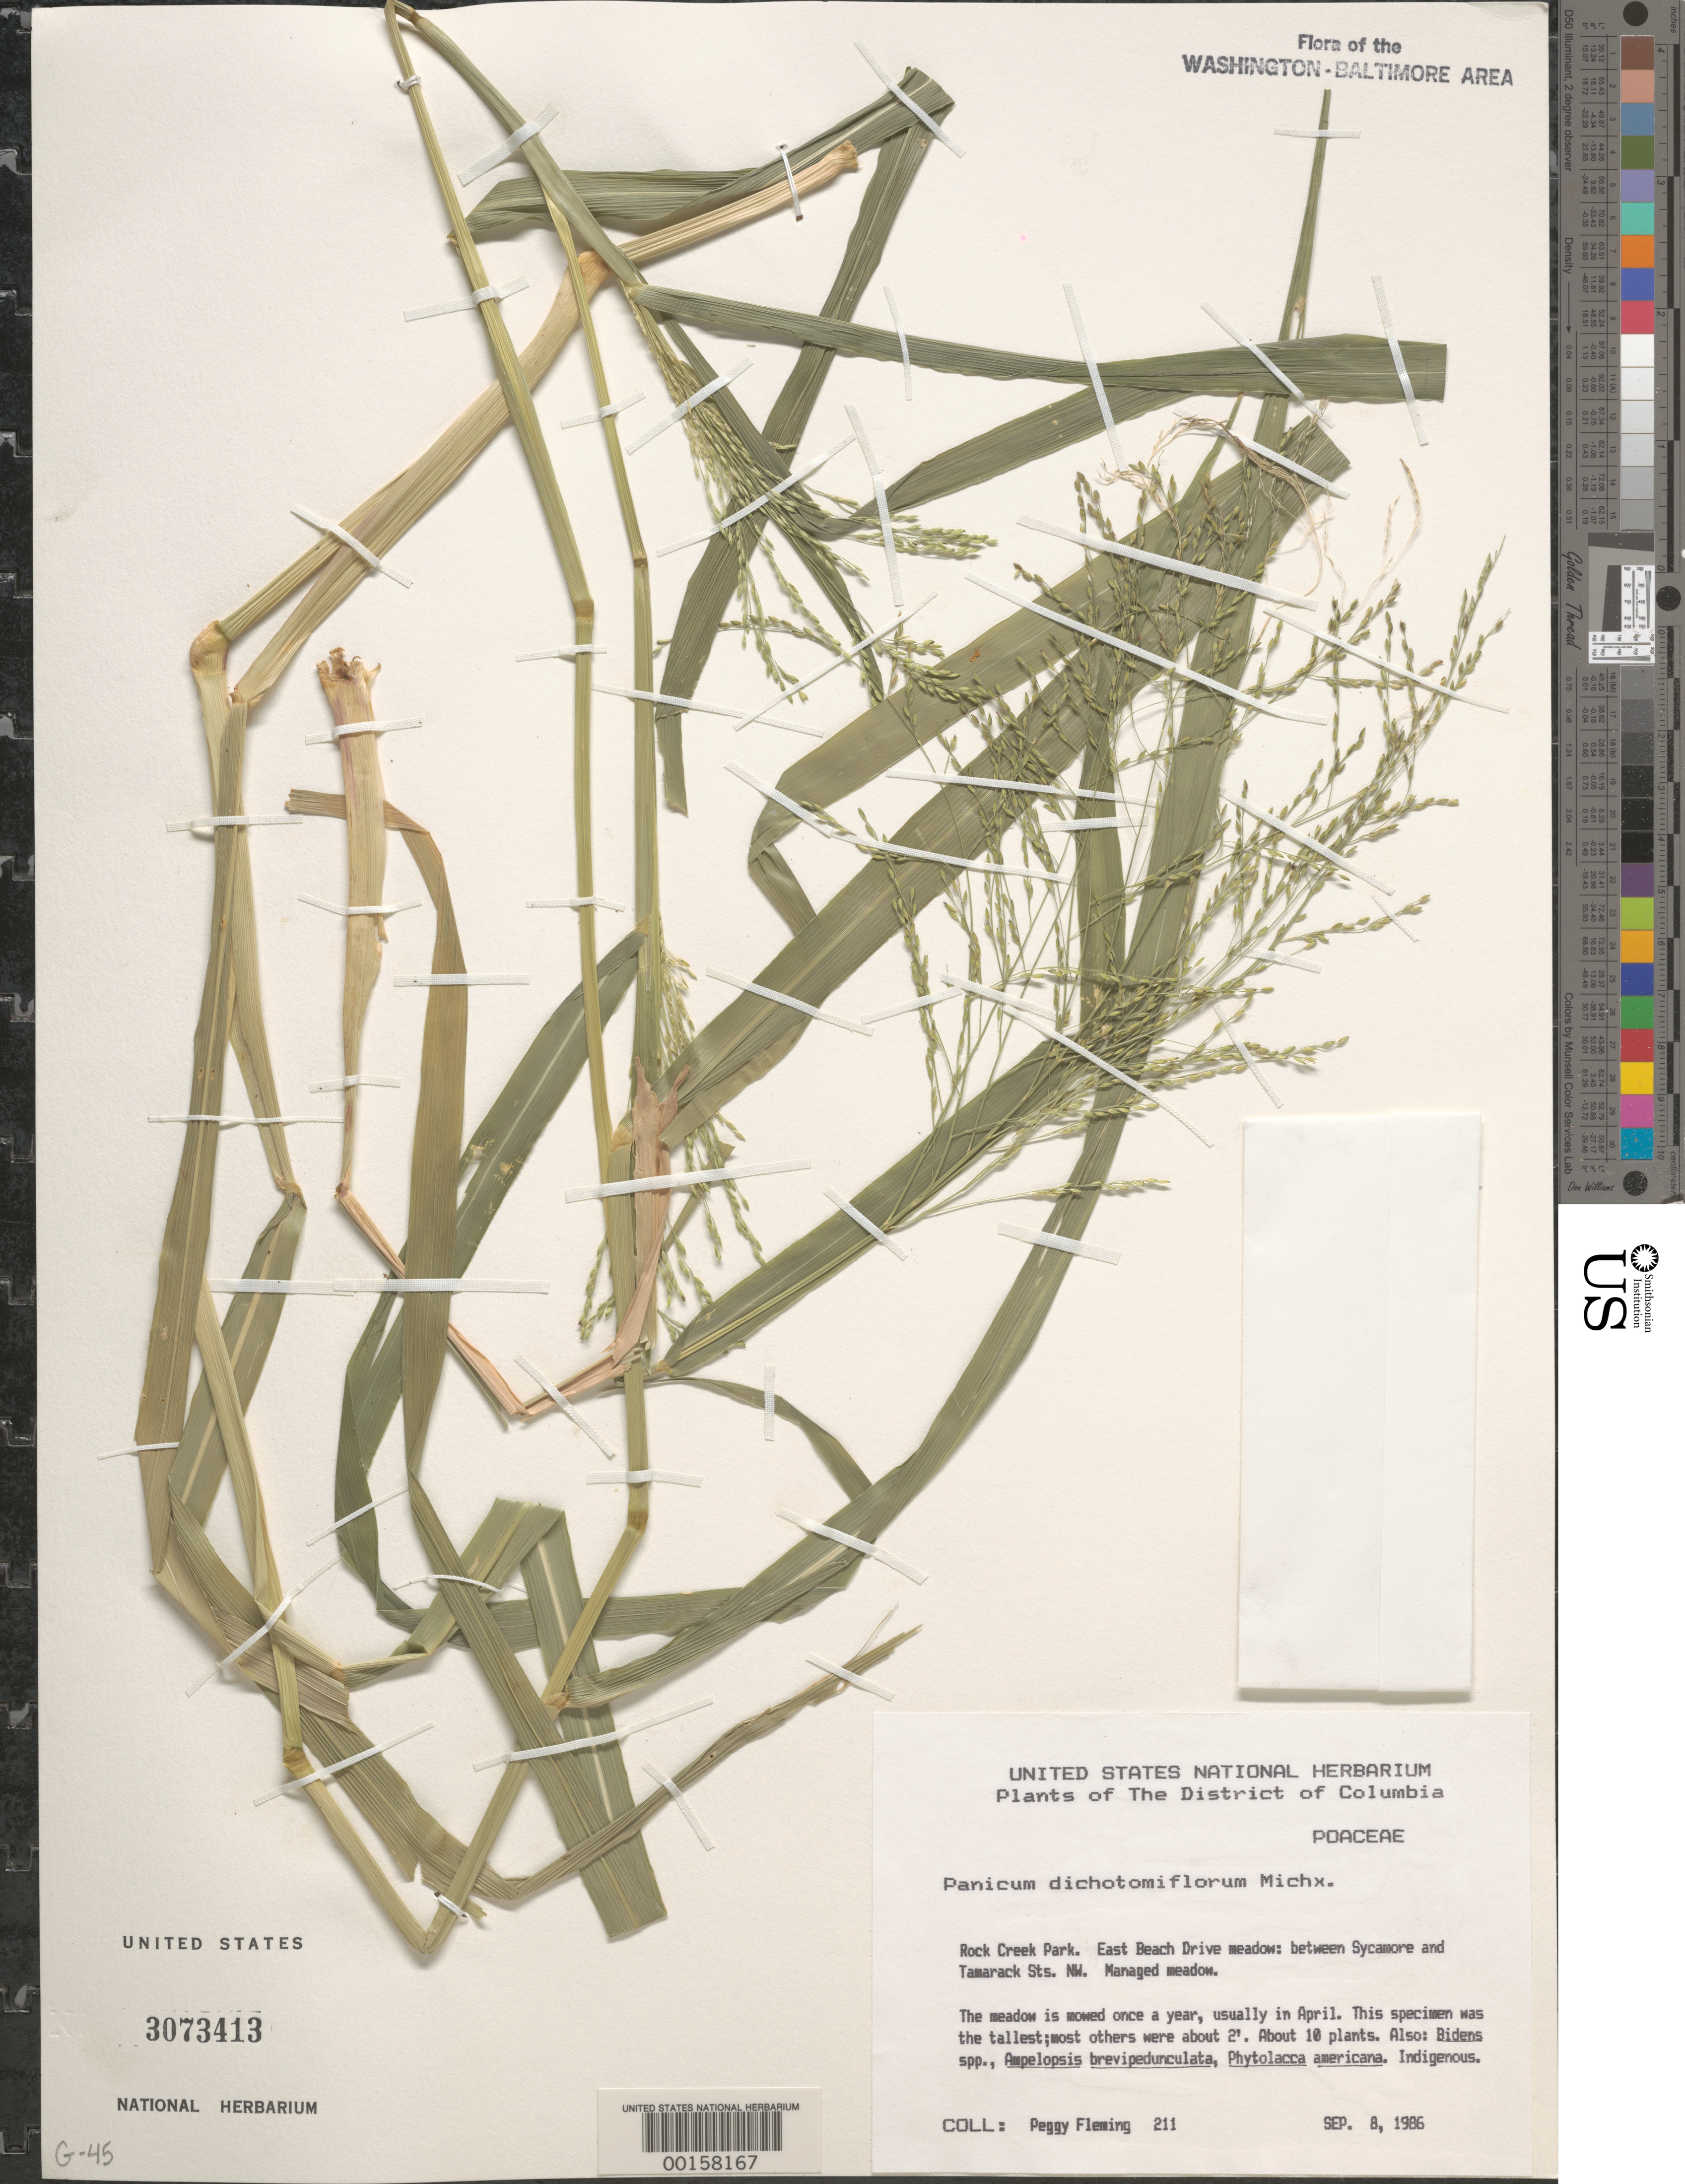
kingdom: Plantae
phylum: Tracheophyta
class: Liliopsida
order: Poales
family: Poaceae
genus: Panicum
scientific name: Panicum dichotomiflorum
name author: Michx.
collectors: P. Fleming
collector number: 211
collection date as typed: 08 Sep 1986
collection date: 1986-09-08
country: United States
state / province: District of Columbia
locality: Tamarack Sts. NW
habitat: Managed meadow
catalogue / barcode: US 3073413